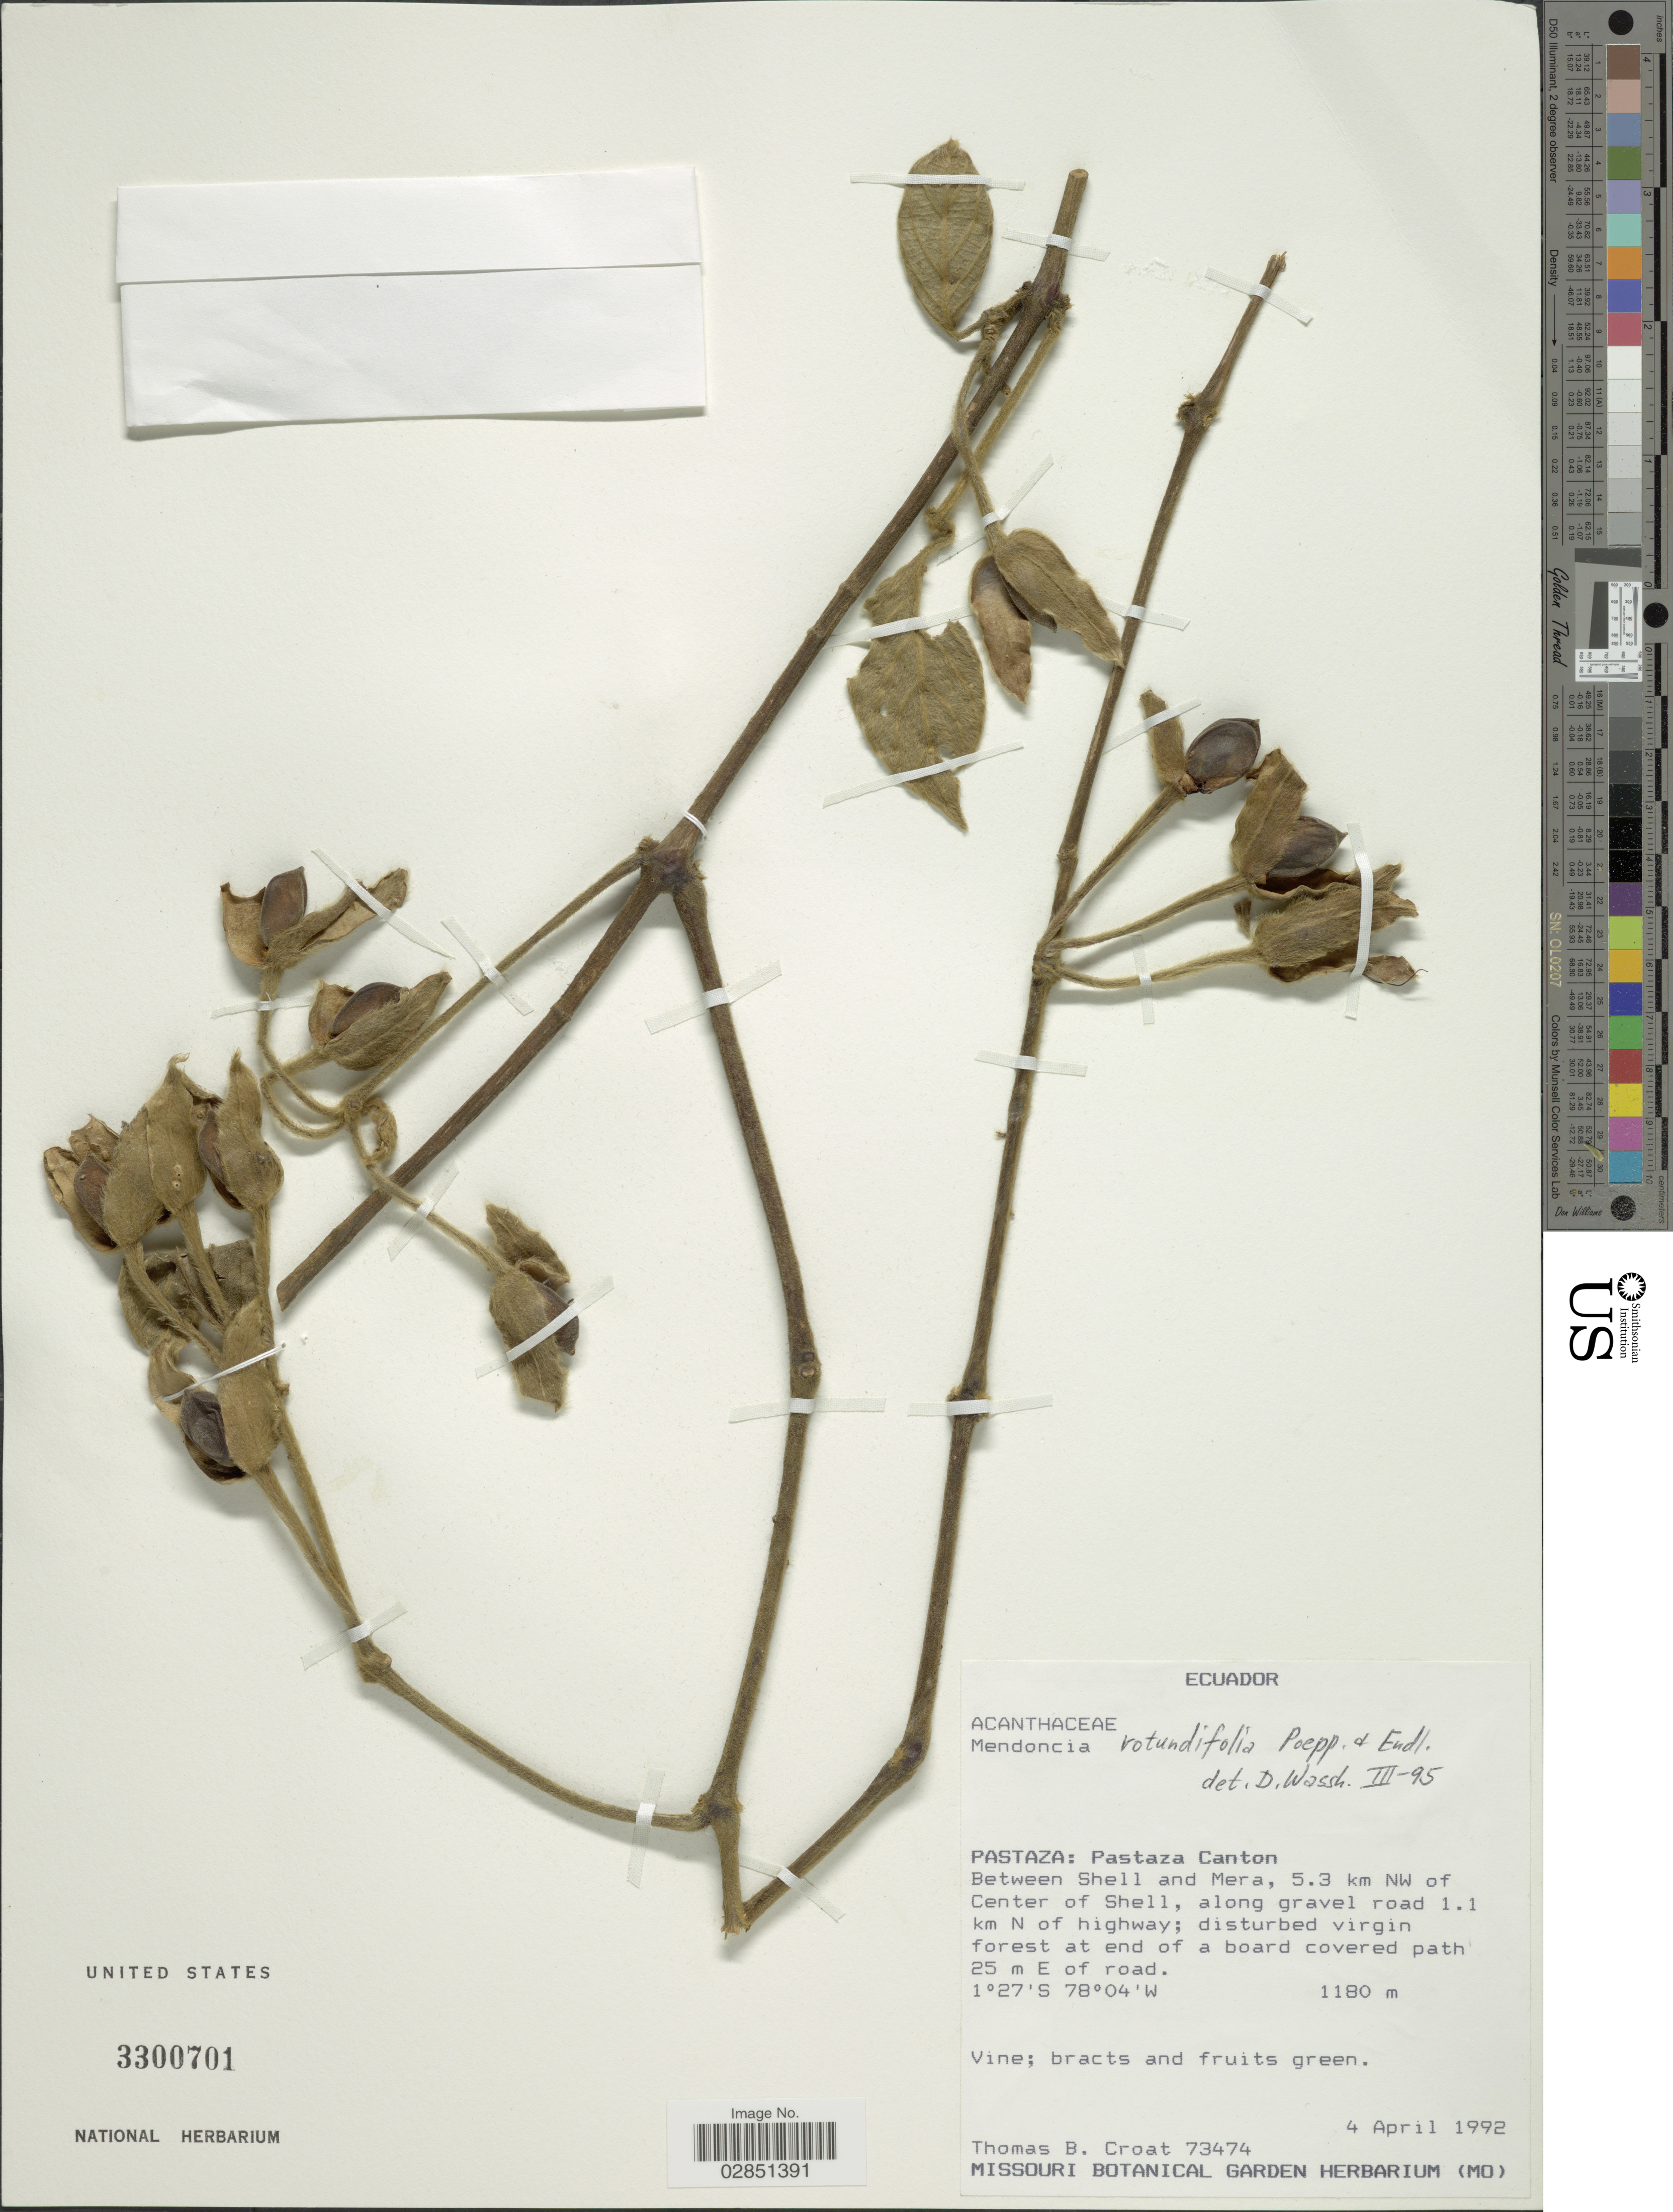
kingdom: Plantae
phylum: Tracheophyta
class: Magnoliopsida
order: Lamiales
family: Acanthaceae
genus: Mendoncia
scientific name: Mendoncia rotundifolia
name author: Poepp. & Endl.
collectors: T. B. Croat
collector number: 73474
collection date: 1992-04-04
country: Ecuador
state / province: Pastaza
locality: Pastaza Canton. Between Shell and Mera, 5.3 km NW of Center of Shell, along gravel road 1.1 km N of highway.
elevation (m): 1180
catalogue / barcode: US 3300701